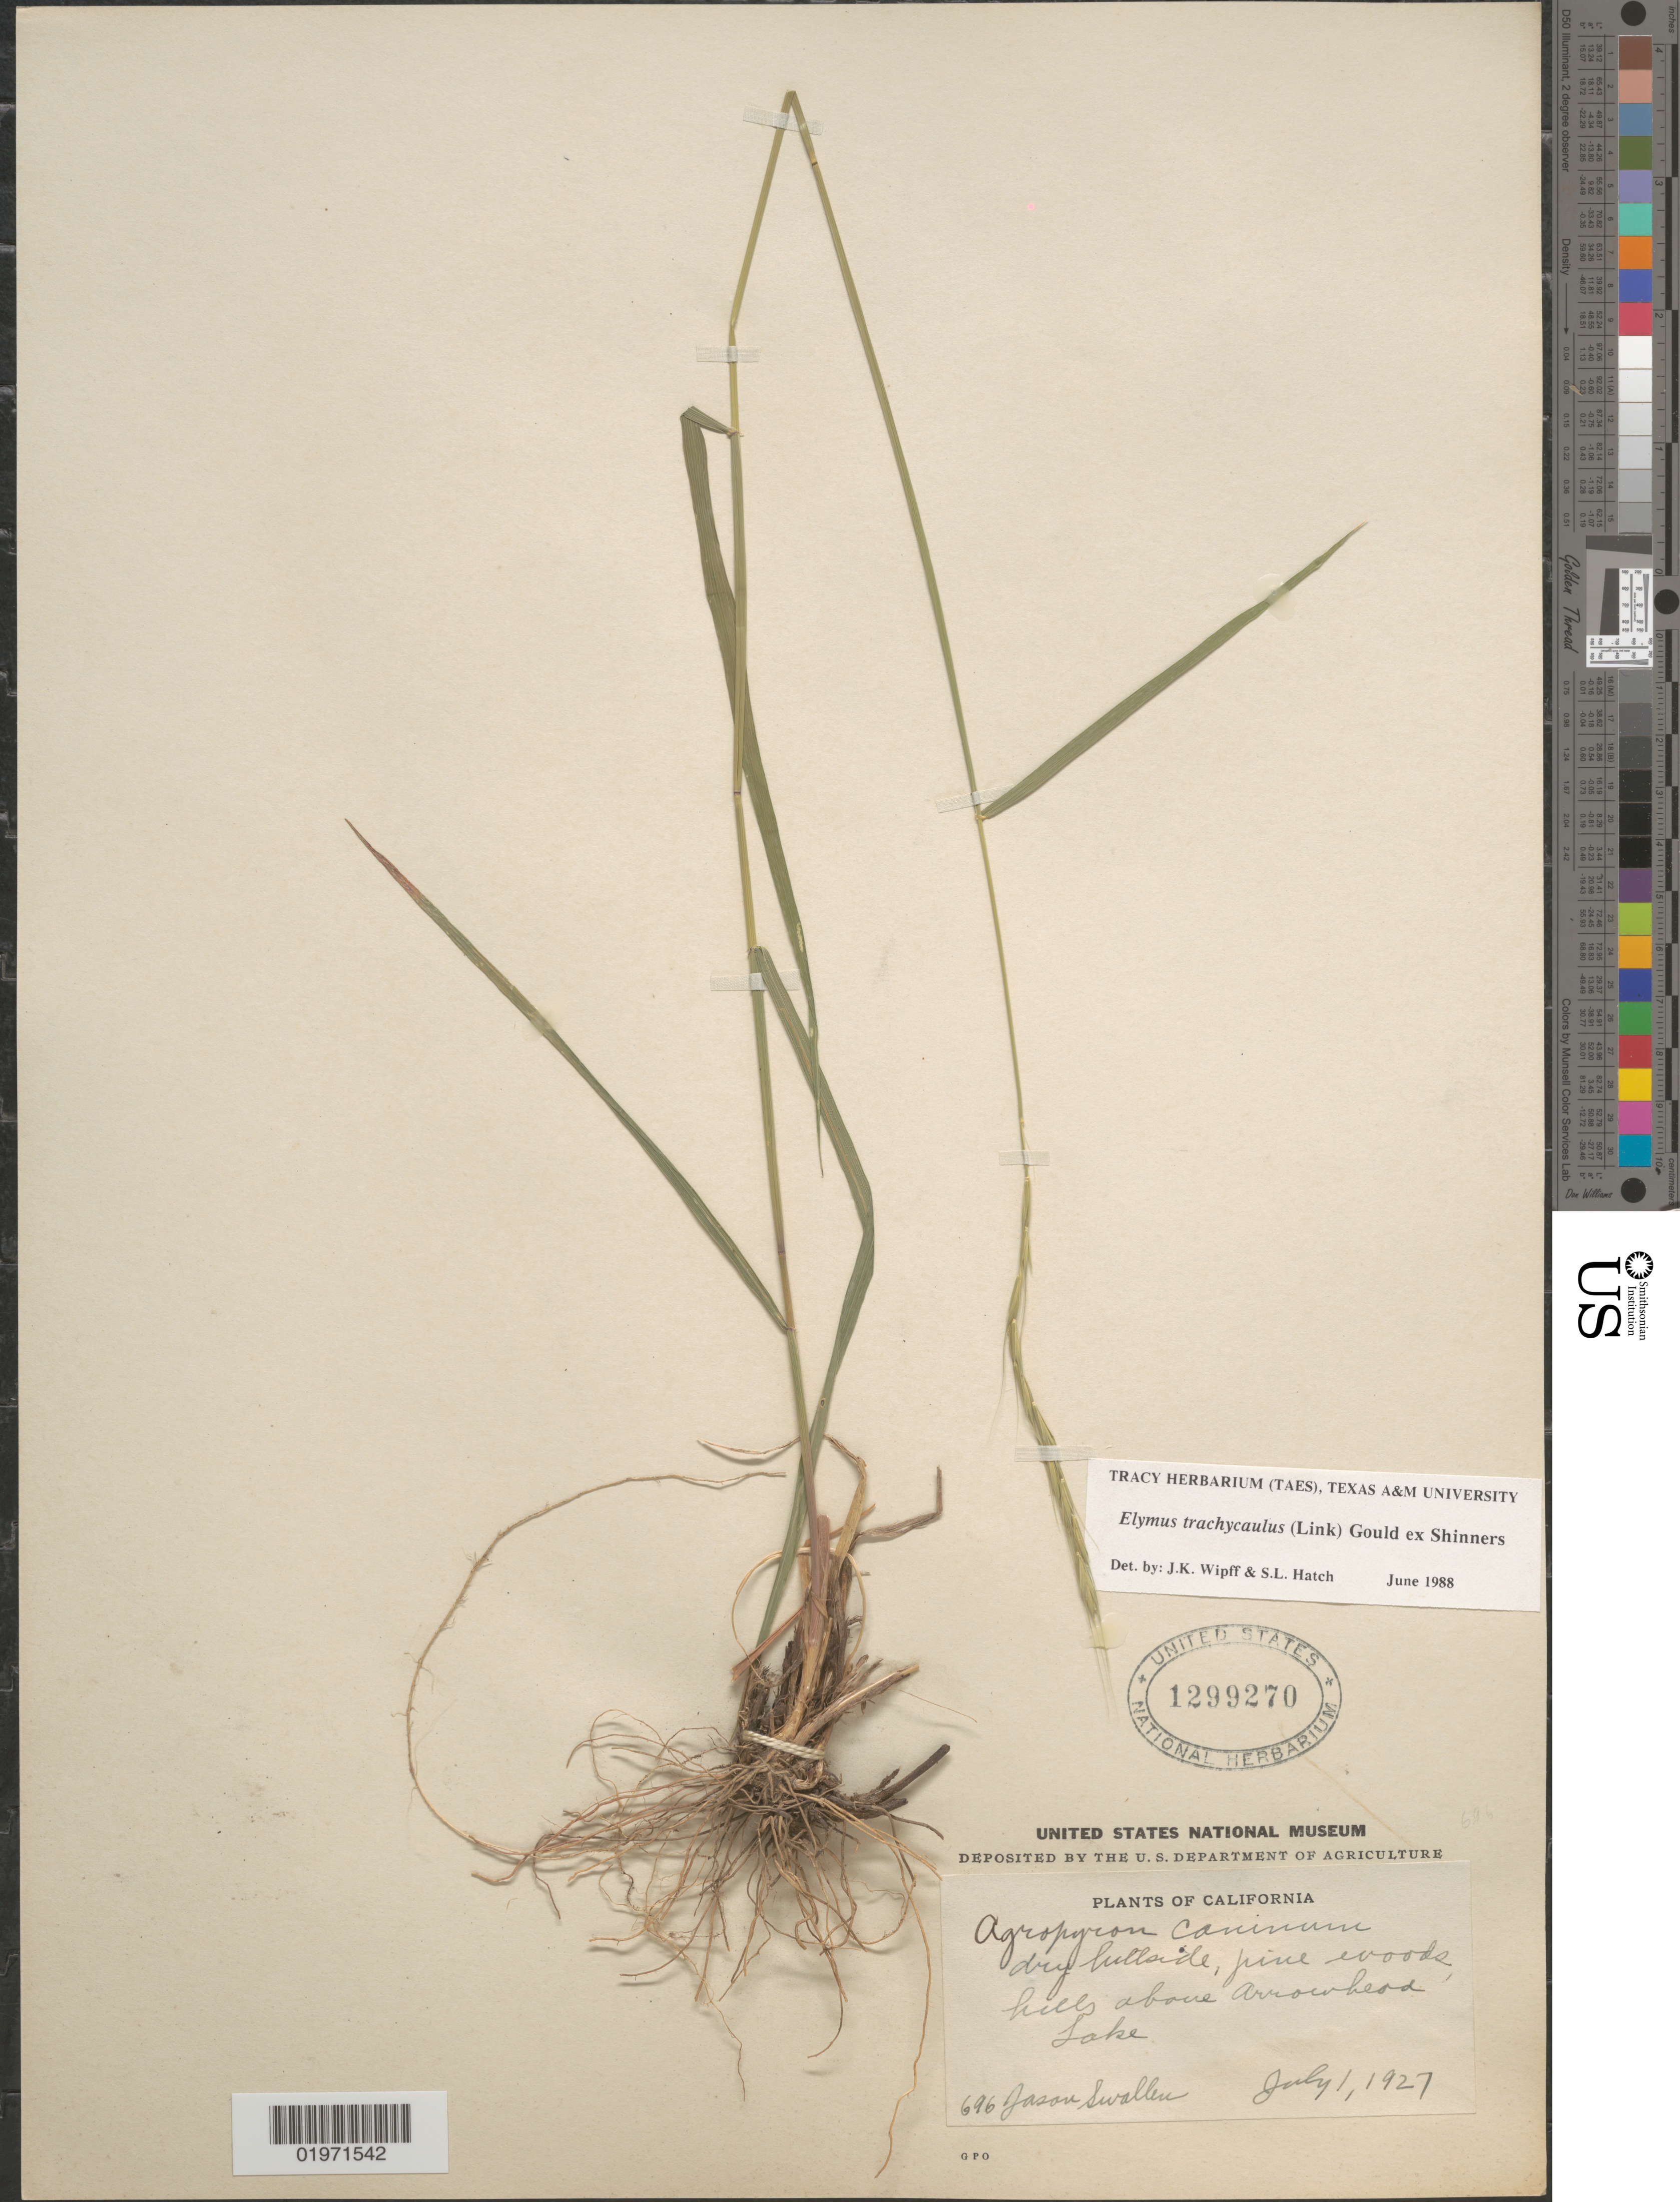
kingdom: Plantae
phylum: Tracheophyta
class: Liliopsida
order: Poales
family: Poaceae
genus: Elymus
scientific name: Elymus trachycaulus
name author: (Link) Gould ex Shinners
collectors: J. R. Swallen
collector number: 696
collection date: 1927-07-01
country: United States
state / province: California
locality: Hills above Arrowhead Lake.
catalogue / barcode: US 1299270